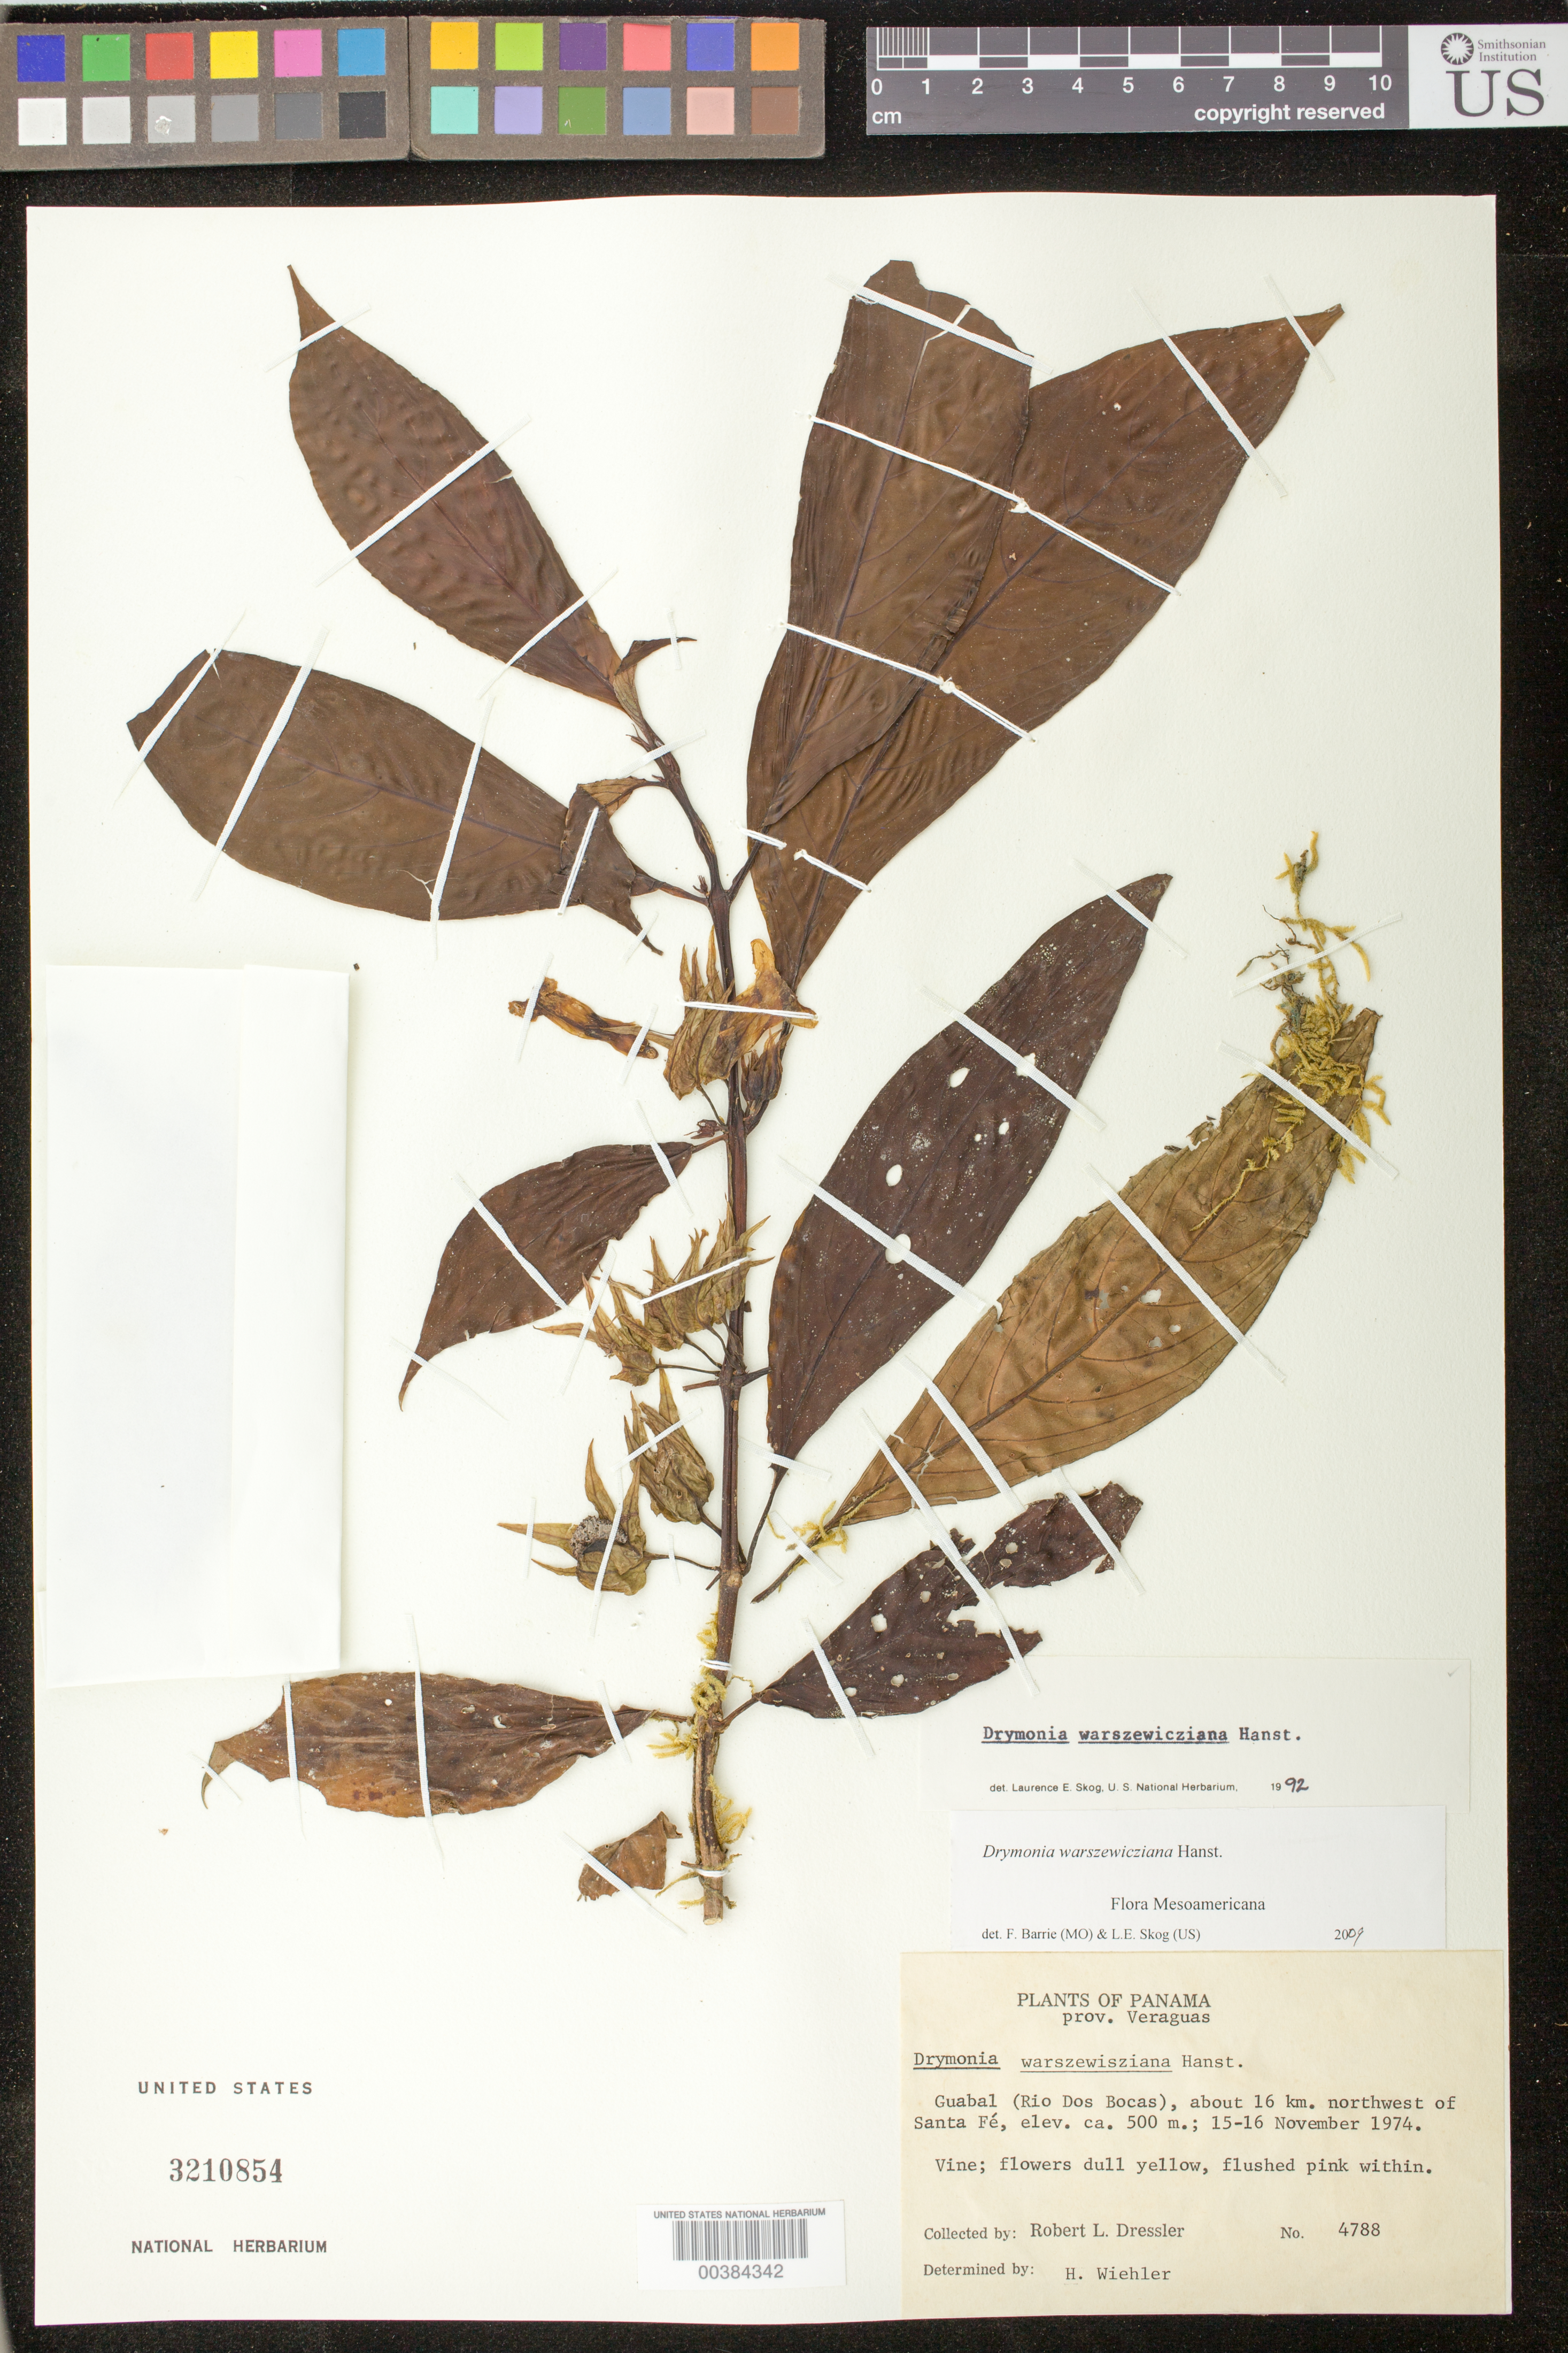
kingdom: Plantae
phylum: Tracheophyta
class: Magnoliopsida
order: Lamiales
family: Gesneriaceae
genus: Drymonia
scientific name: Drymonia warszewicziana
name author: Hanst.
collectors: R. Dressler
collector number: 4788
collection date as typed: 15-16 Nov 1974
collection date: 1974-11-15/1974-11-16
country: Panama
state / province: Veraguas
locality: Rio dos Bocas, Guabal, NW of Santa Fe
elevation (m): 500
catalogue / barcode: US 3210854